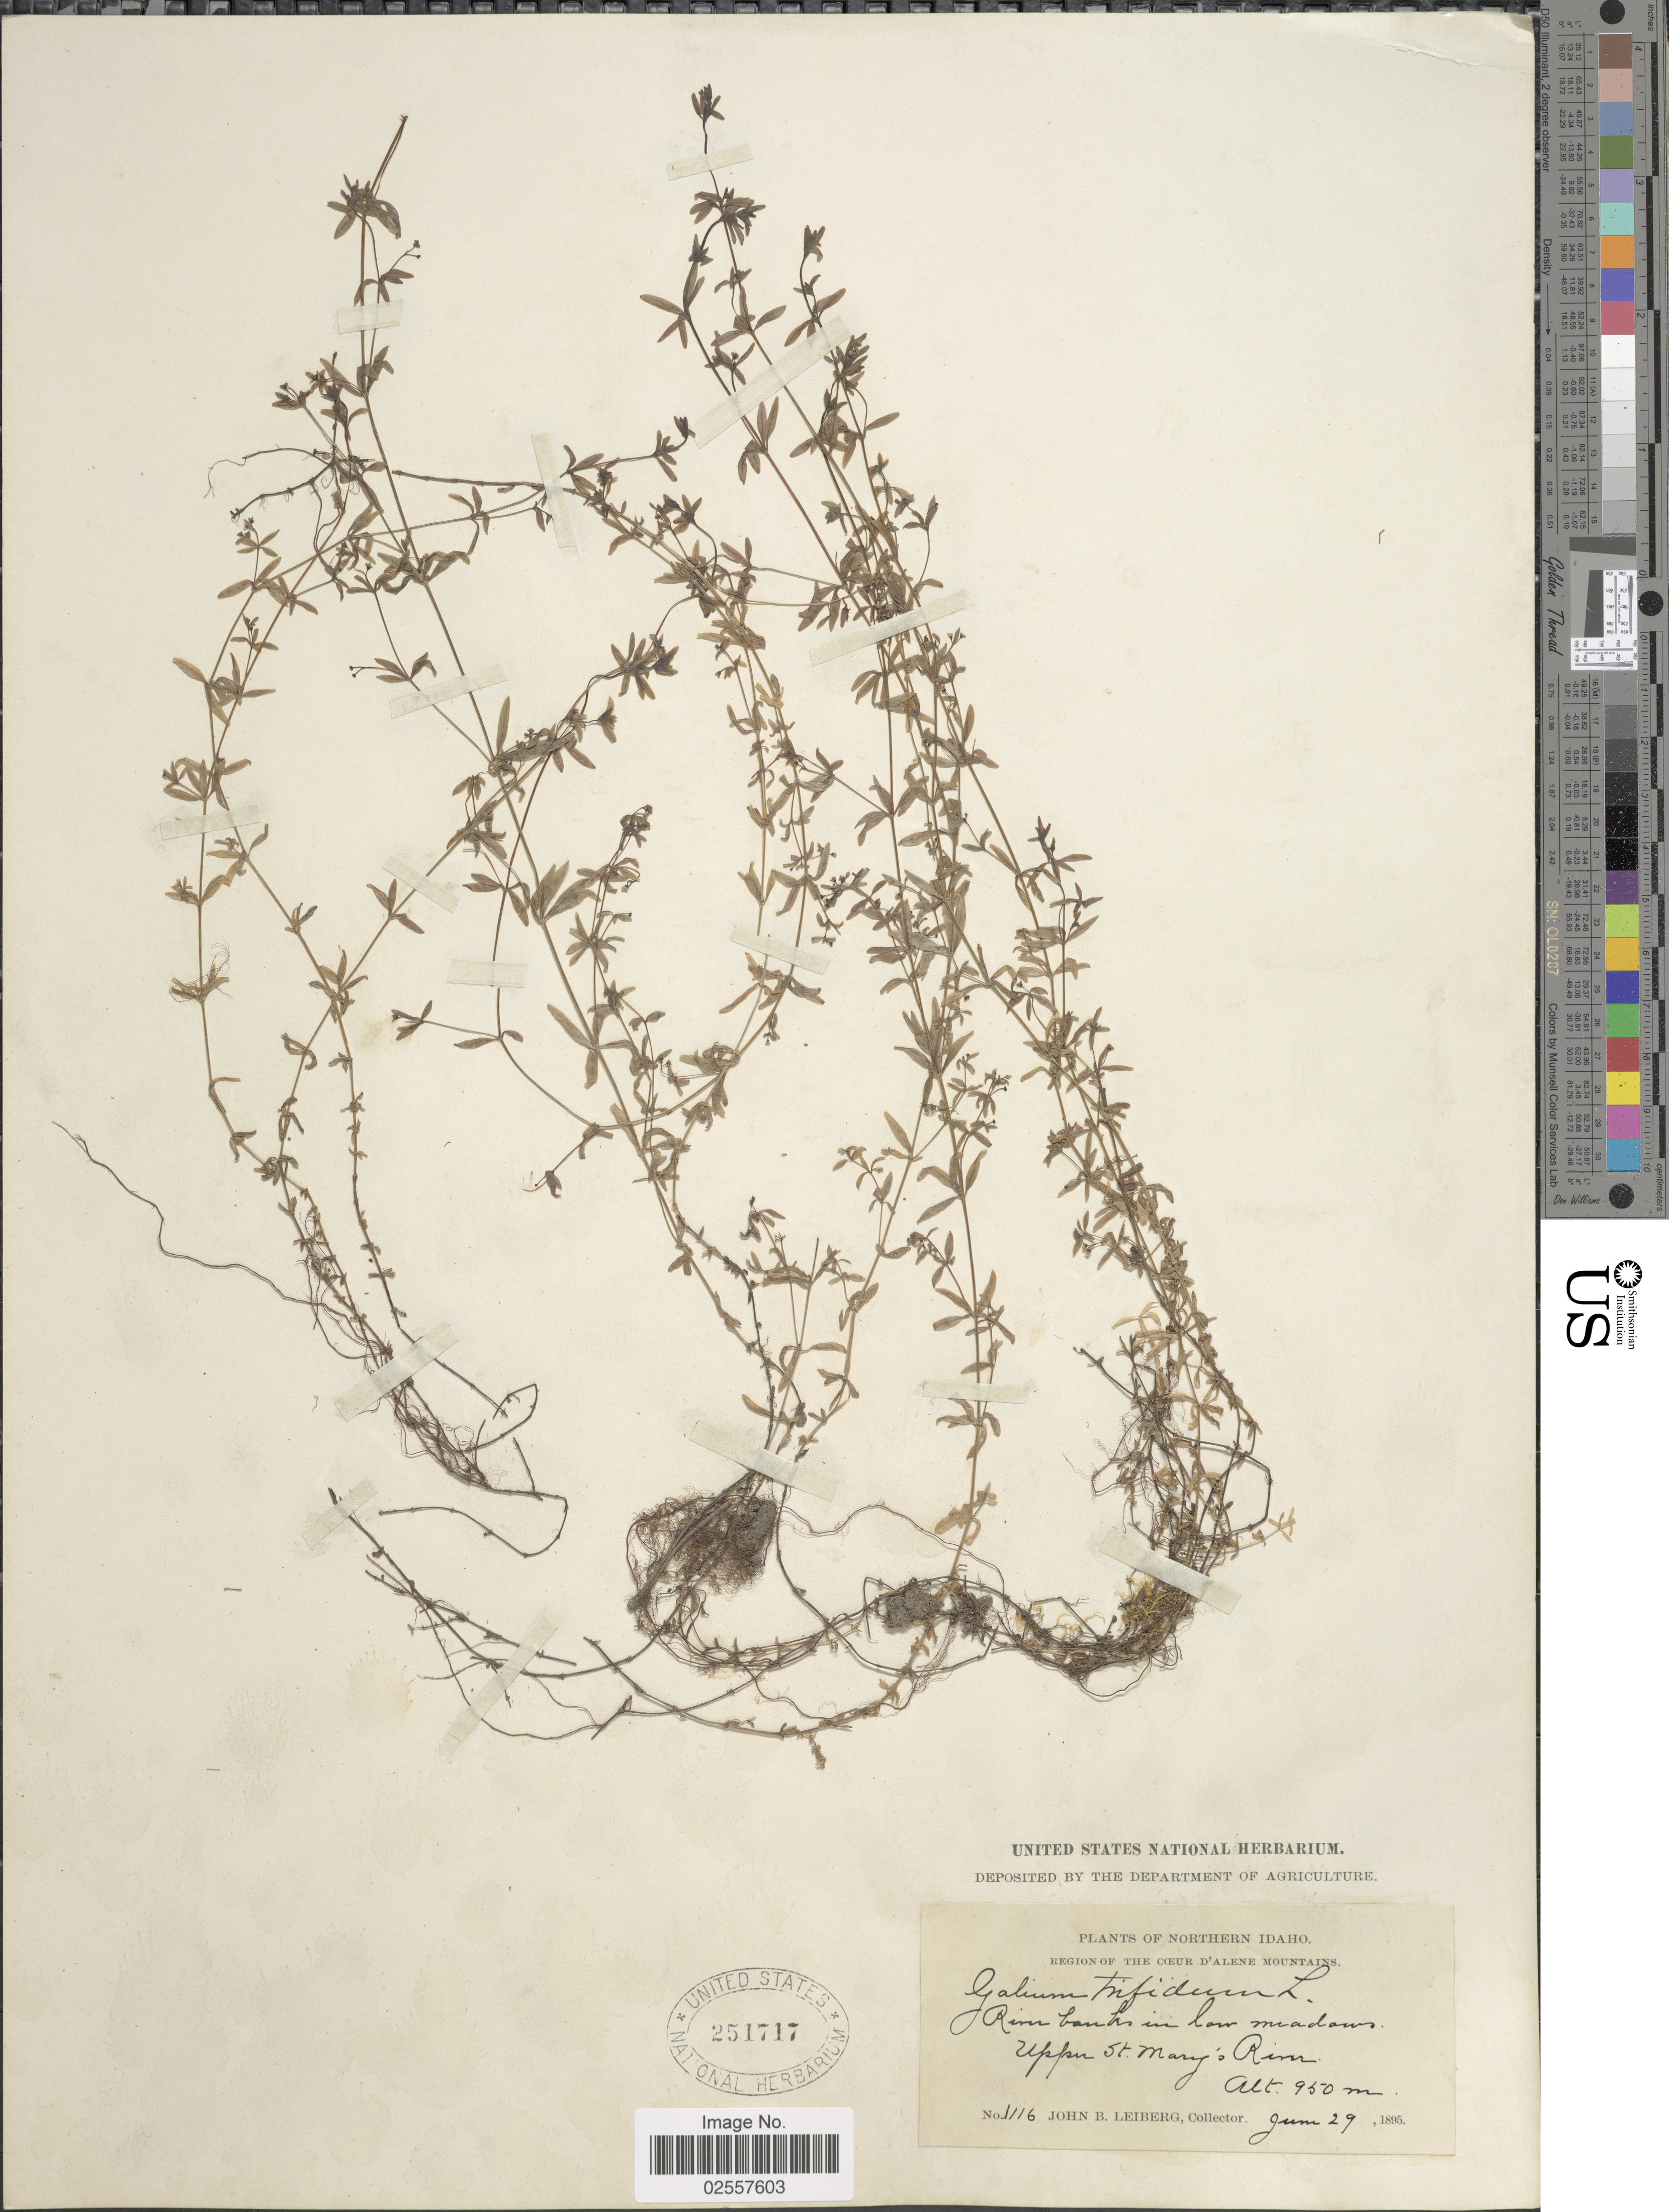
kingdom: Plantae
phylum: Tracheophyta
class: Magnoliopsida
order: Gentianales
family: Rubiaceae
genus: Galium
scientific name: Galium cymosum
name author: Wiegand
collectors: J. B. Leiberg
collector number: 1116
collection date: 1895-06-29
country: United States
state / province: Idaho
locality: Northern Idaho, River banks in low meadows, Upper St Mary's River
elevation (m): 950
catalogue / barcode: US 251717